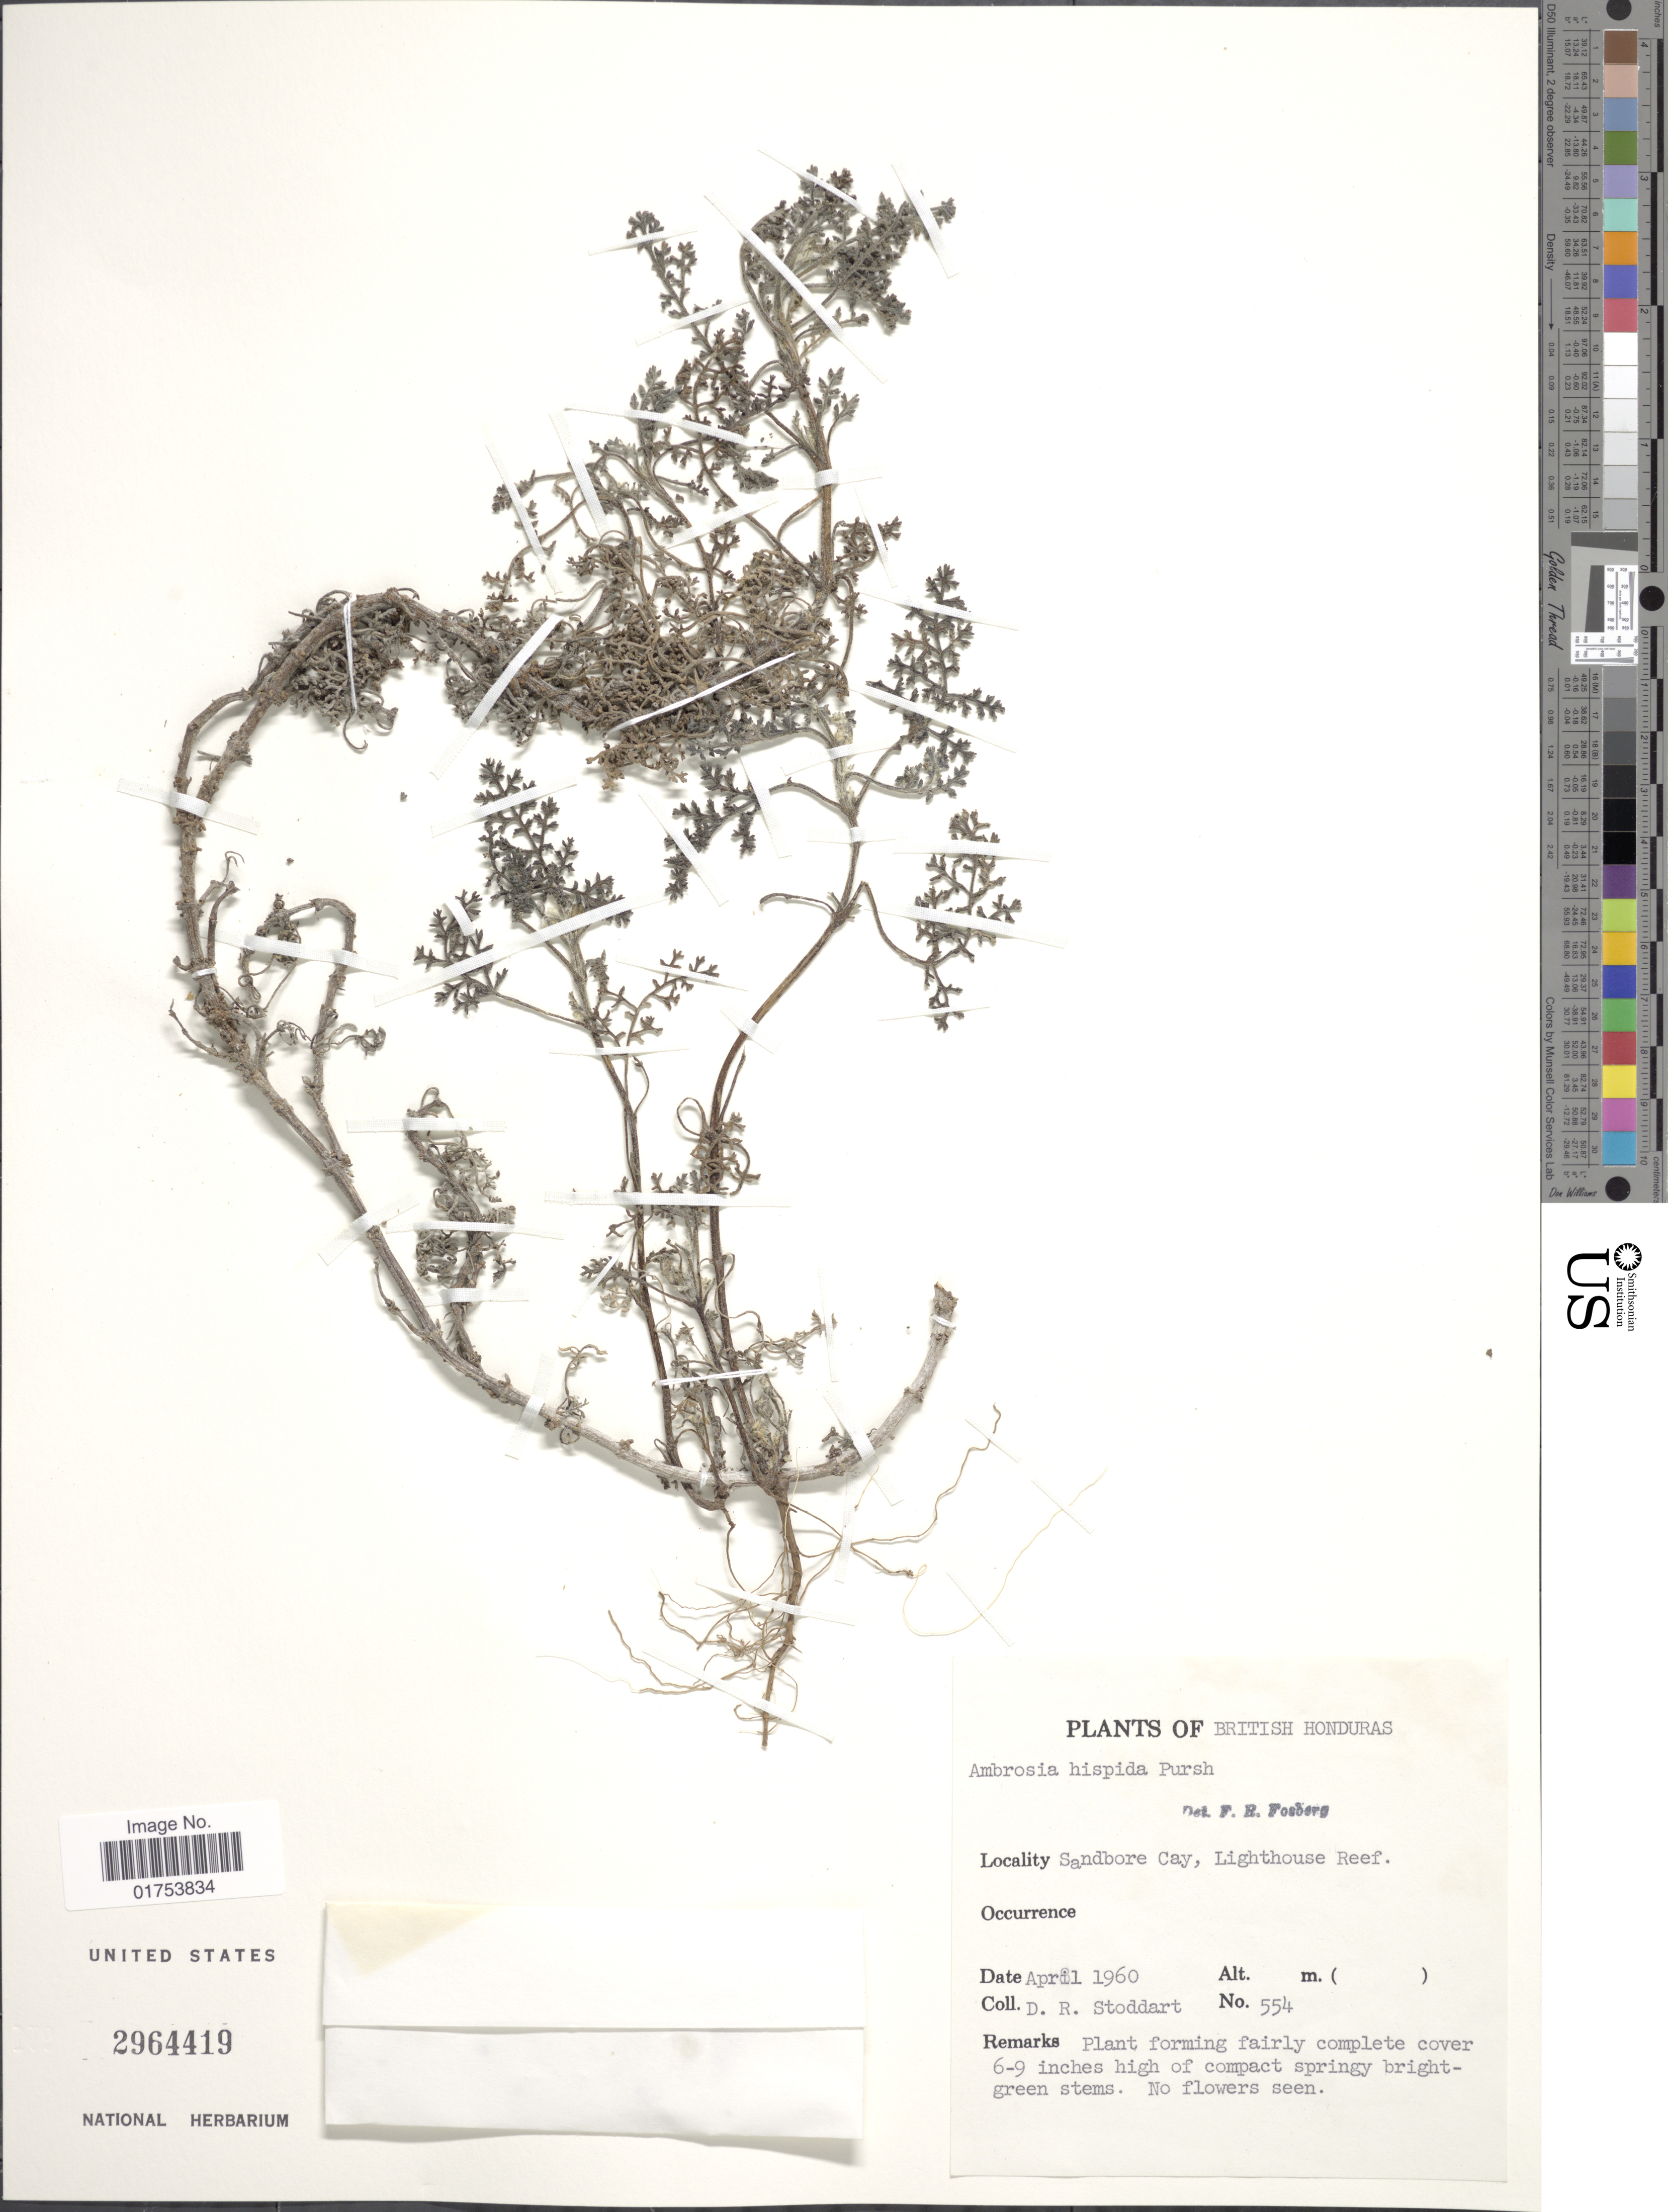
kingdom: Plantae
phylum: Tracheophyta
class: Magnoliopsida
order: Asterales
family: Asteraceae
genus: Ambrosia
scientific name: Ambrosia hispida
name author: Pursh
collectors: D. Stoddart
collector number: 554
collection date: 1960-04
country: Belize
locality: British Honduras, Sandbore Cay, Lighthouse Reef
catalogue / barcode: US 2964419